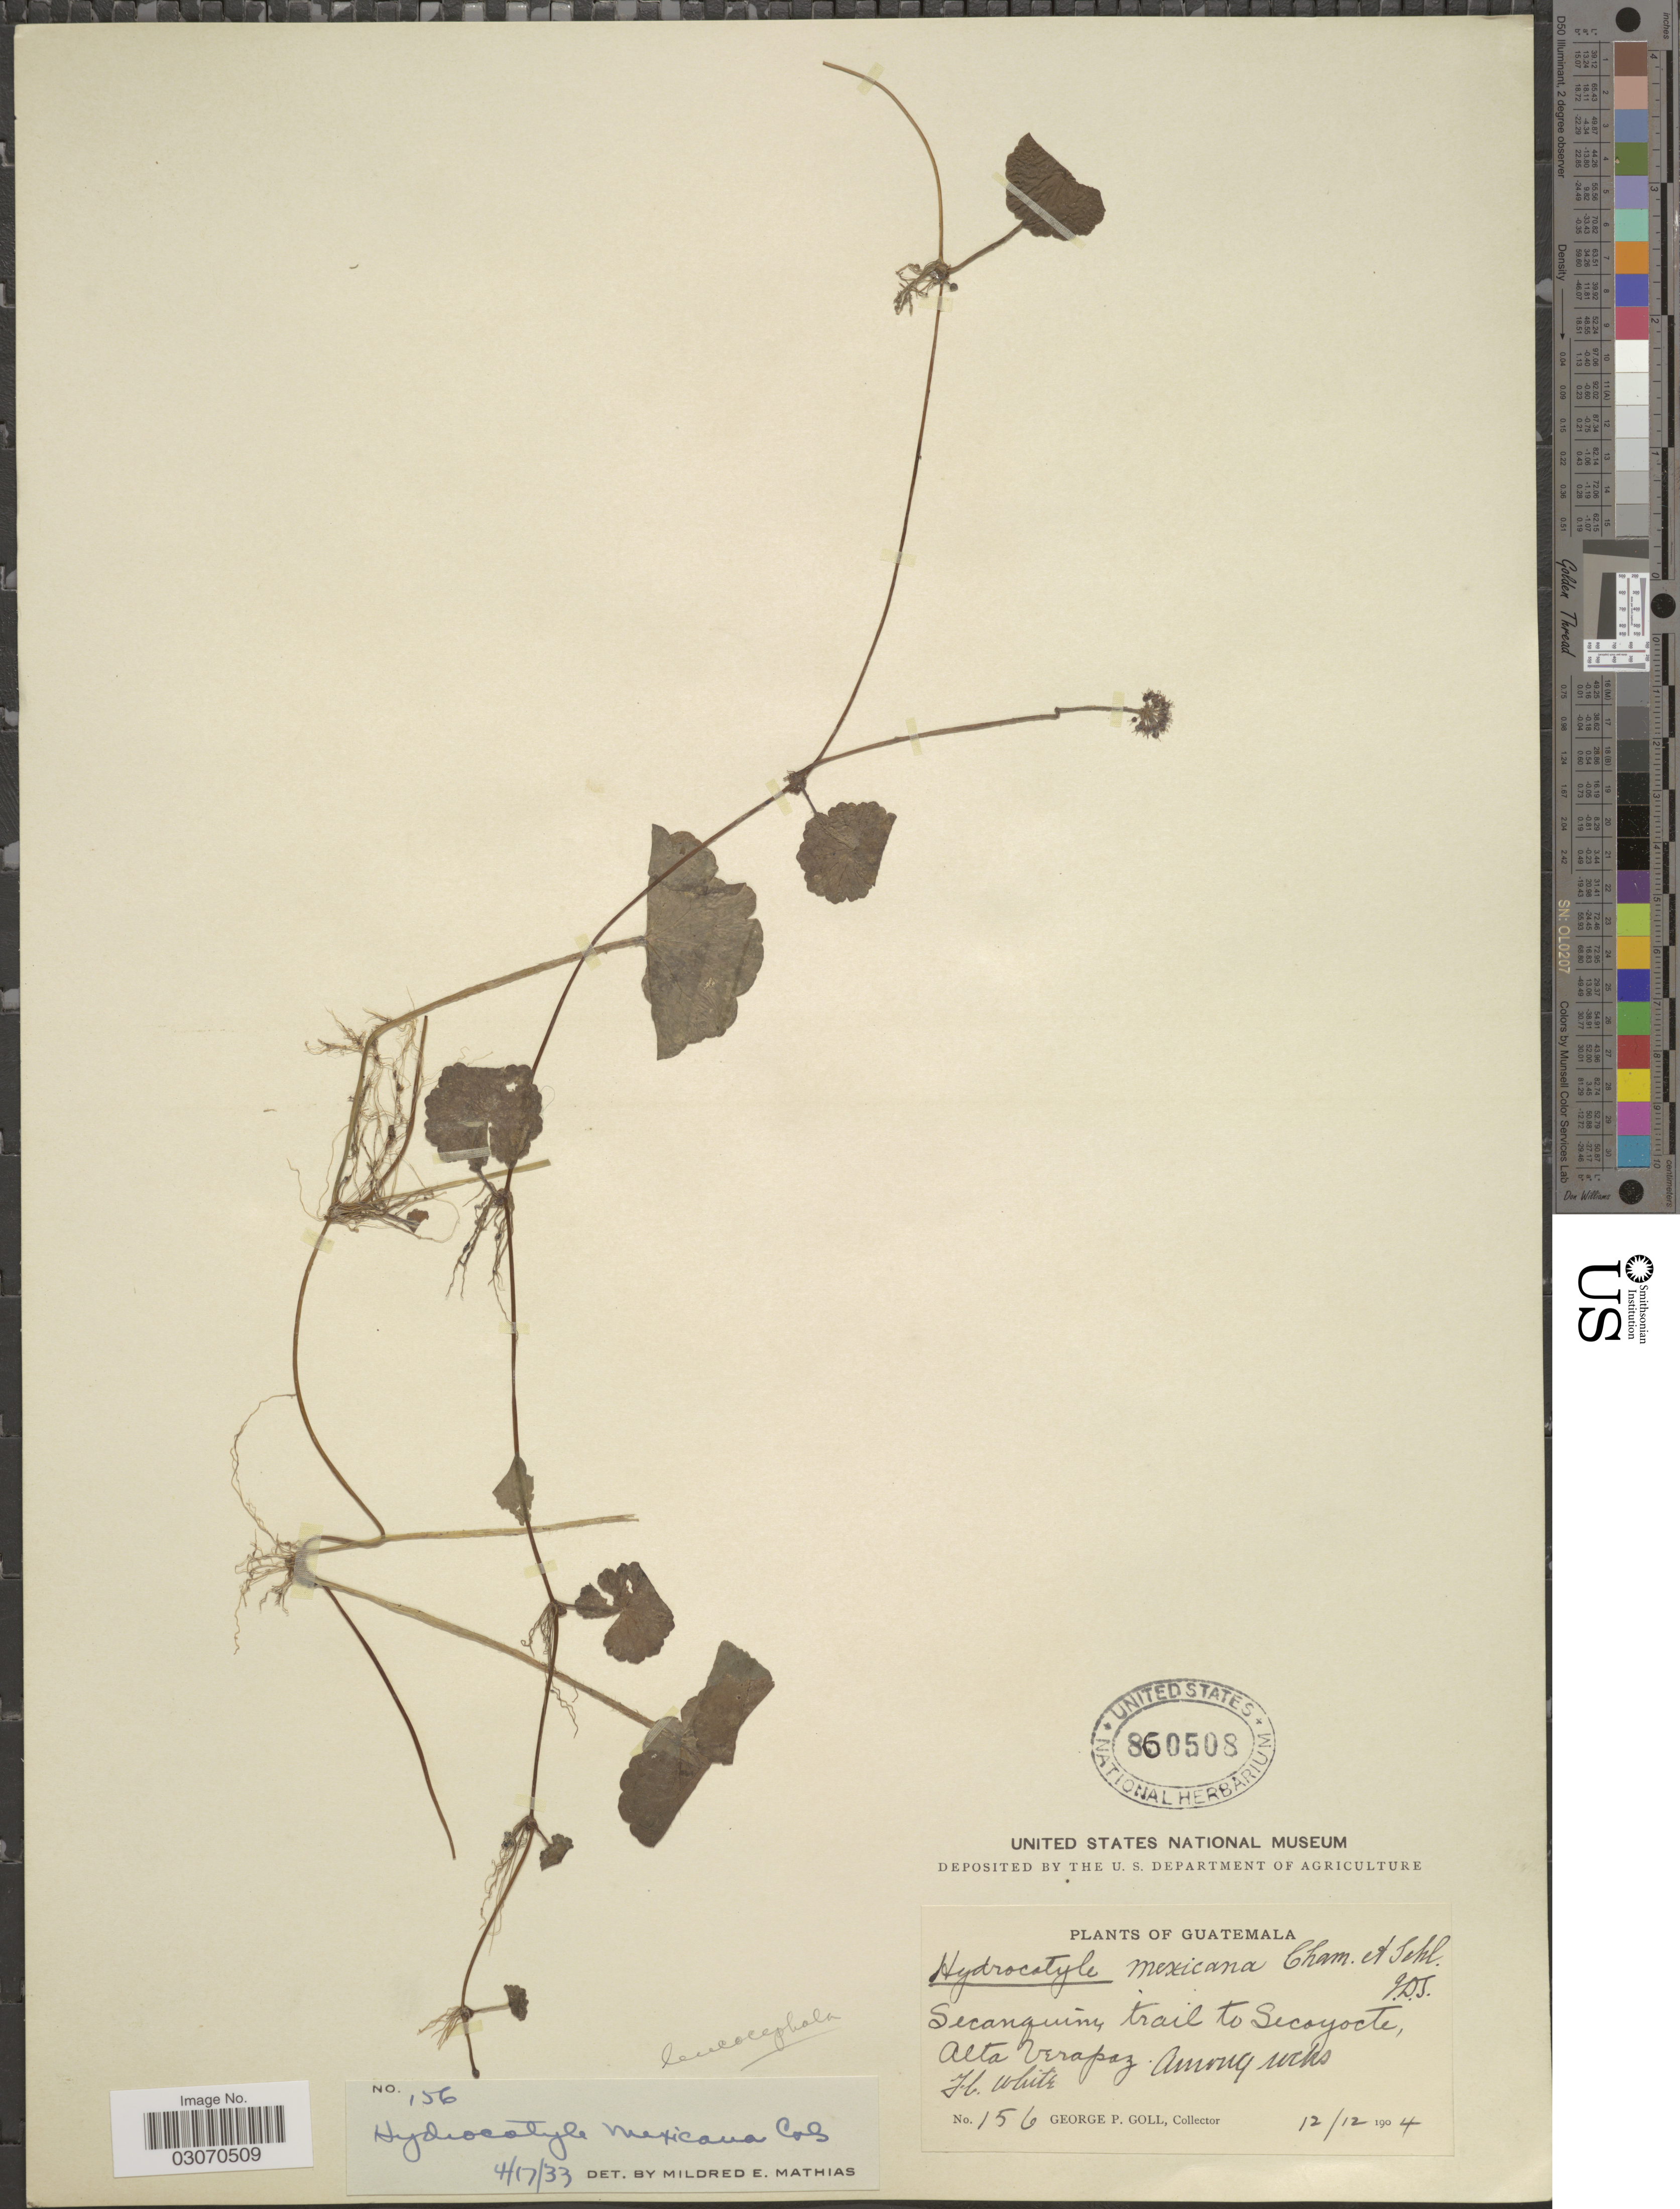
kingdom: Plantae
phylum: Tracheophyta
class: Magnoliopsida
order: Apiales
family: Araliaceae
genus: Hydrocotyle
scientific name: Hydrocotyle leucocephala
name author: Cham. & Schltdl.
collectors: G. P. Goll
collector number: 156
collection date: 1904-12-12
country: Guatemala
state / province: Alta Verapaz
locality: Secanquim trail to Secoyocte.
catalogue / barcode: US 860508